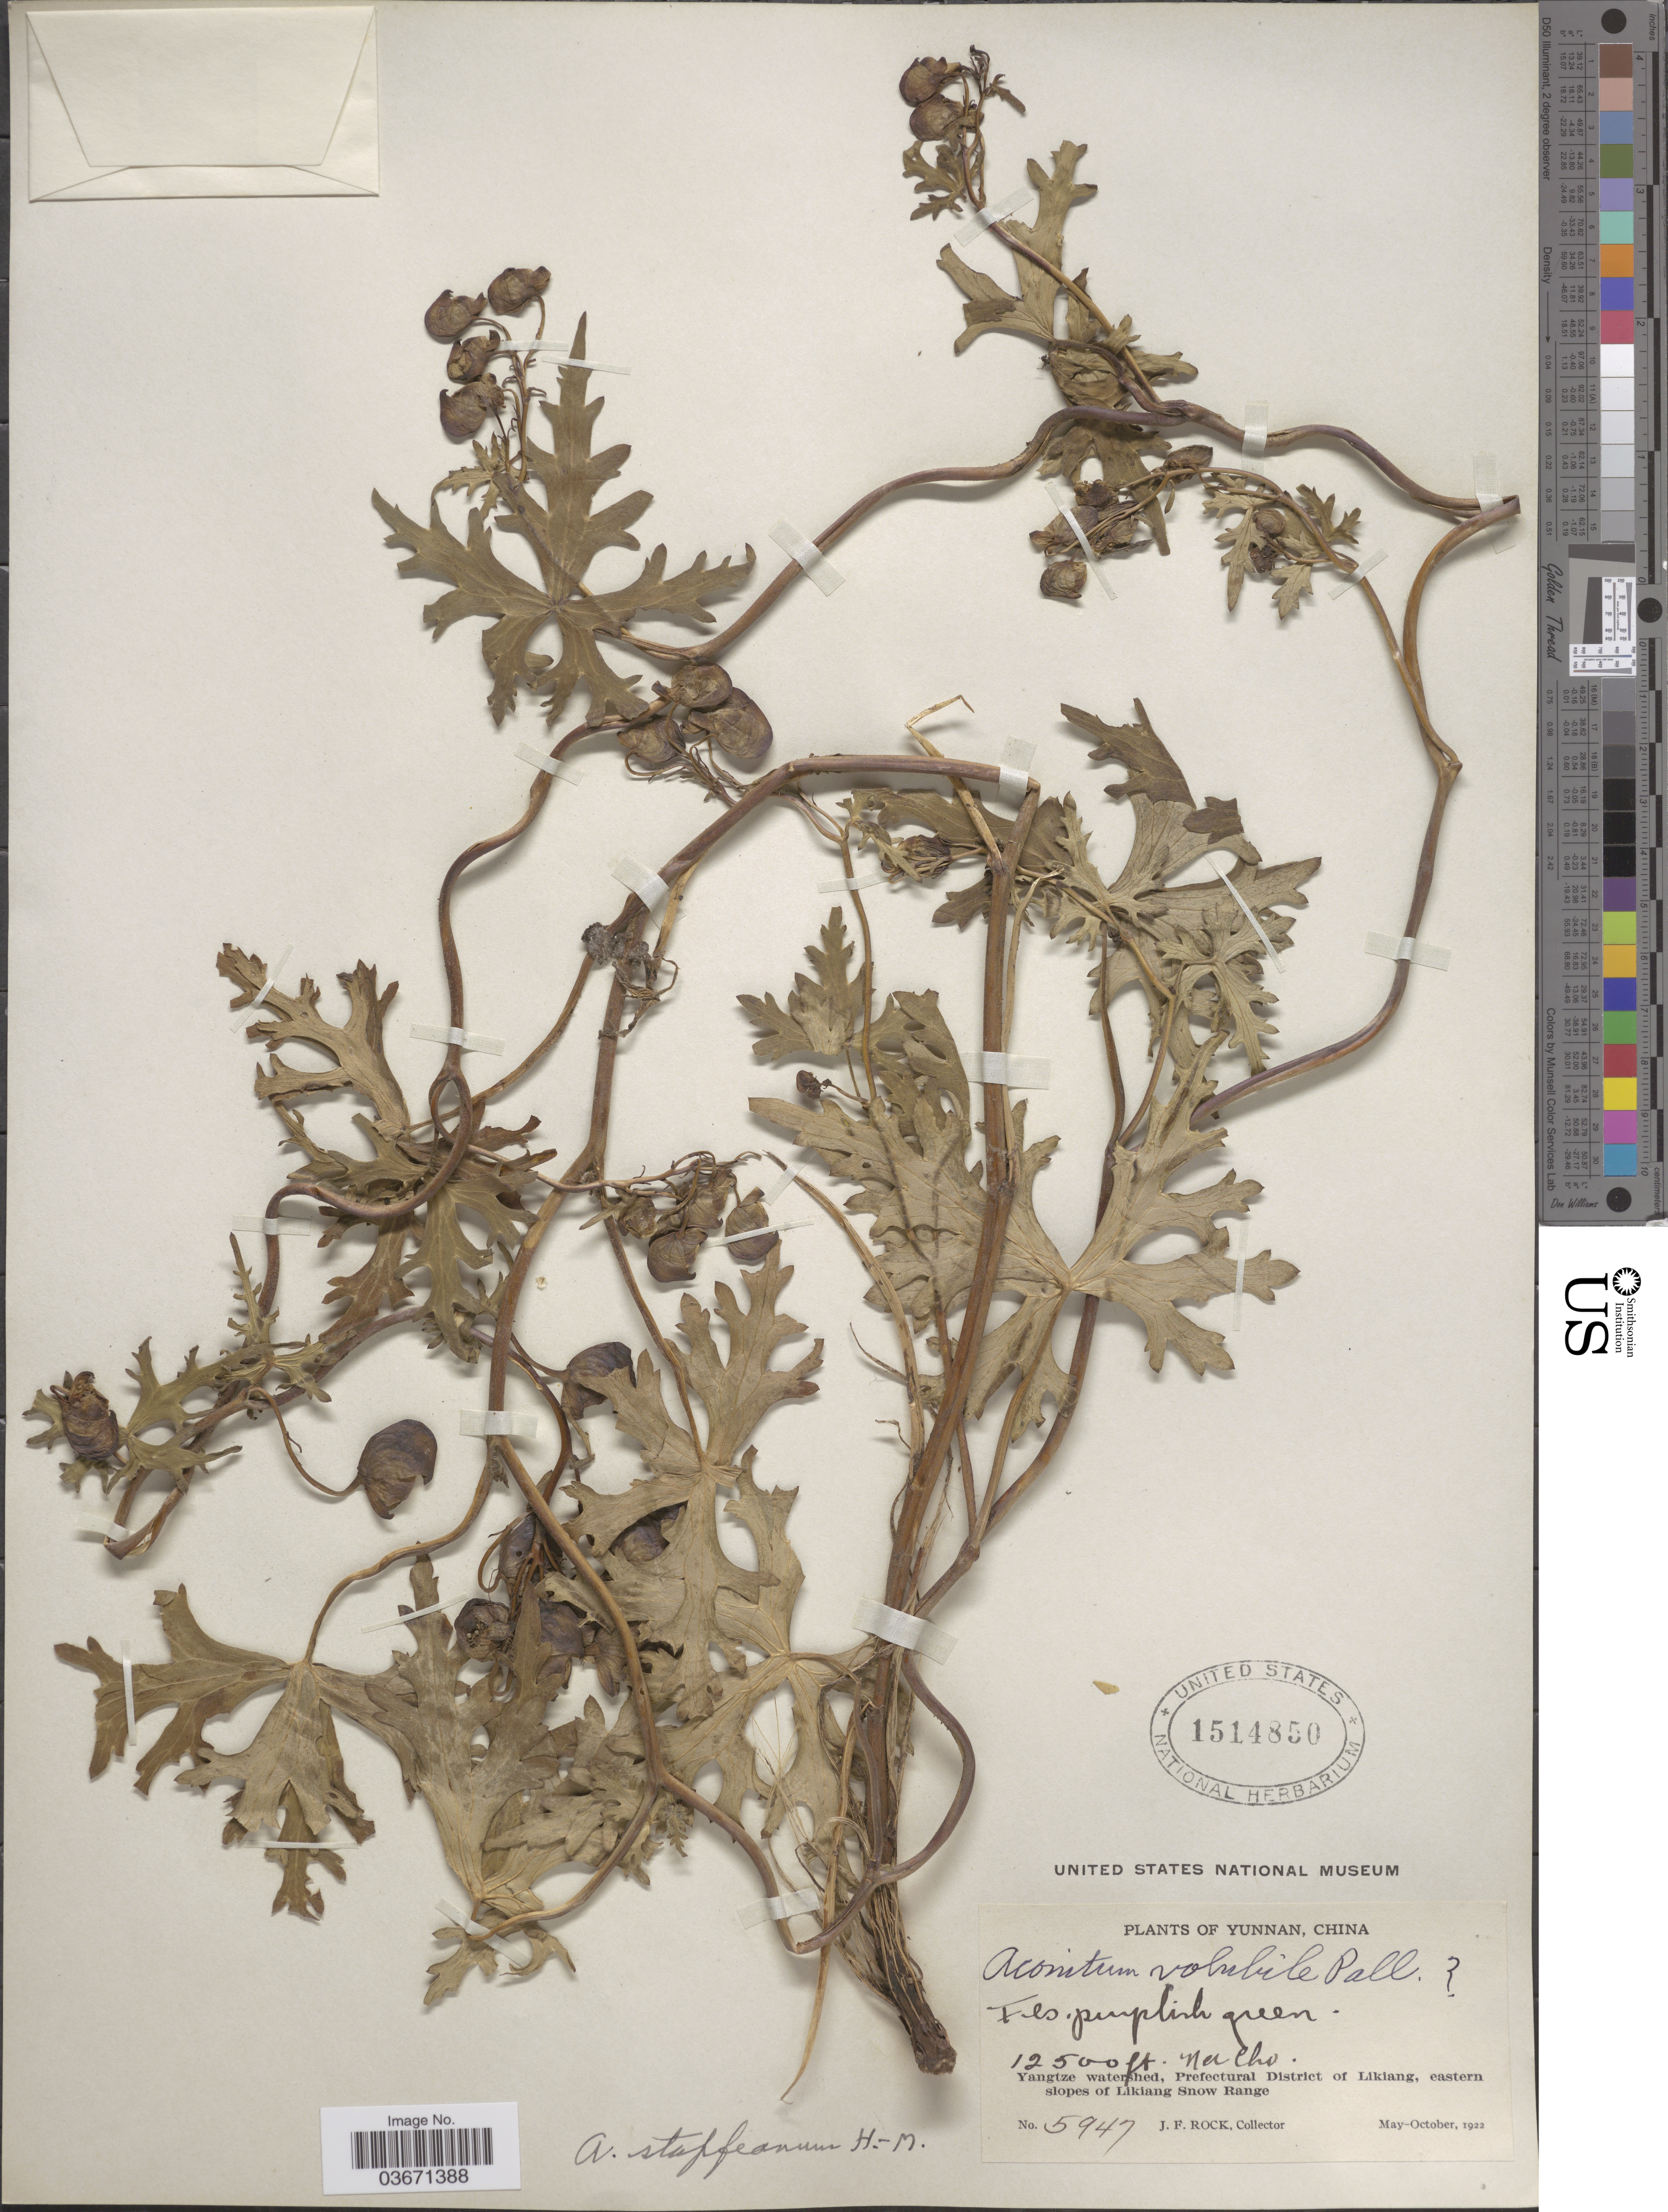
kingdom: Plantae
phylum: Tracheophyta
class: Magnoliopsida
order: Ranunculales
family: Ranunculaceae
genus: Aconitum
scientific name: Aconitum stapfianum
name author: Hand.-Mazz.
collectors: J. Rock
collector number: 5947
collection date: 1922-05/1922-10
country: China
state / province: Yunnan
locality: Yangtze watershed, Prefectural District of Likiang, eastern slopes of Likiang Snow Range. Na Cho.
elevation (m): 3810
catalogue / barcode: US 1514850